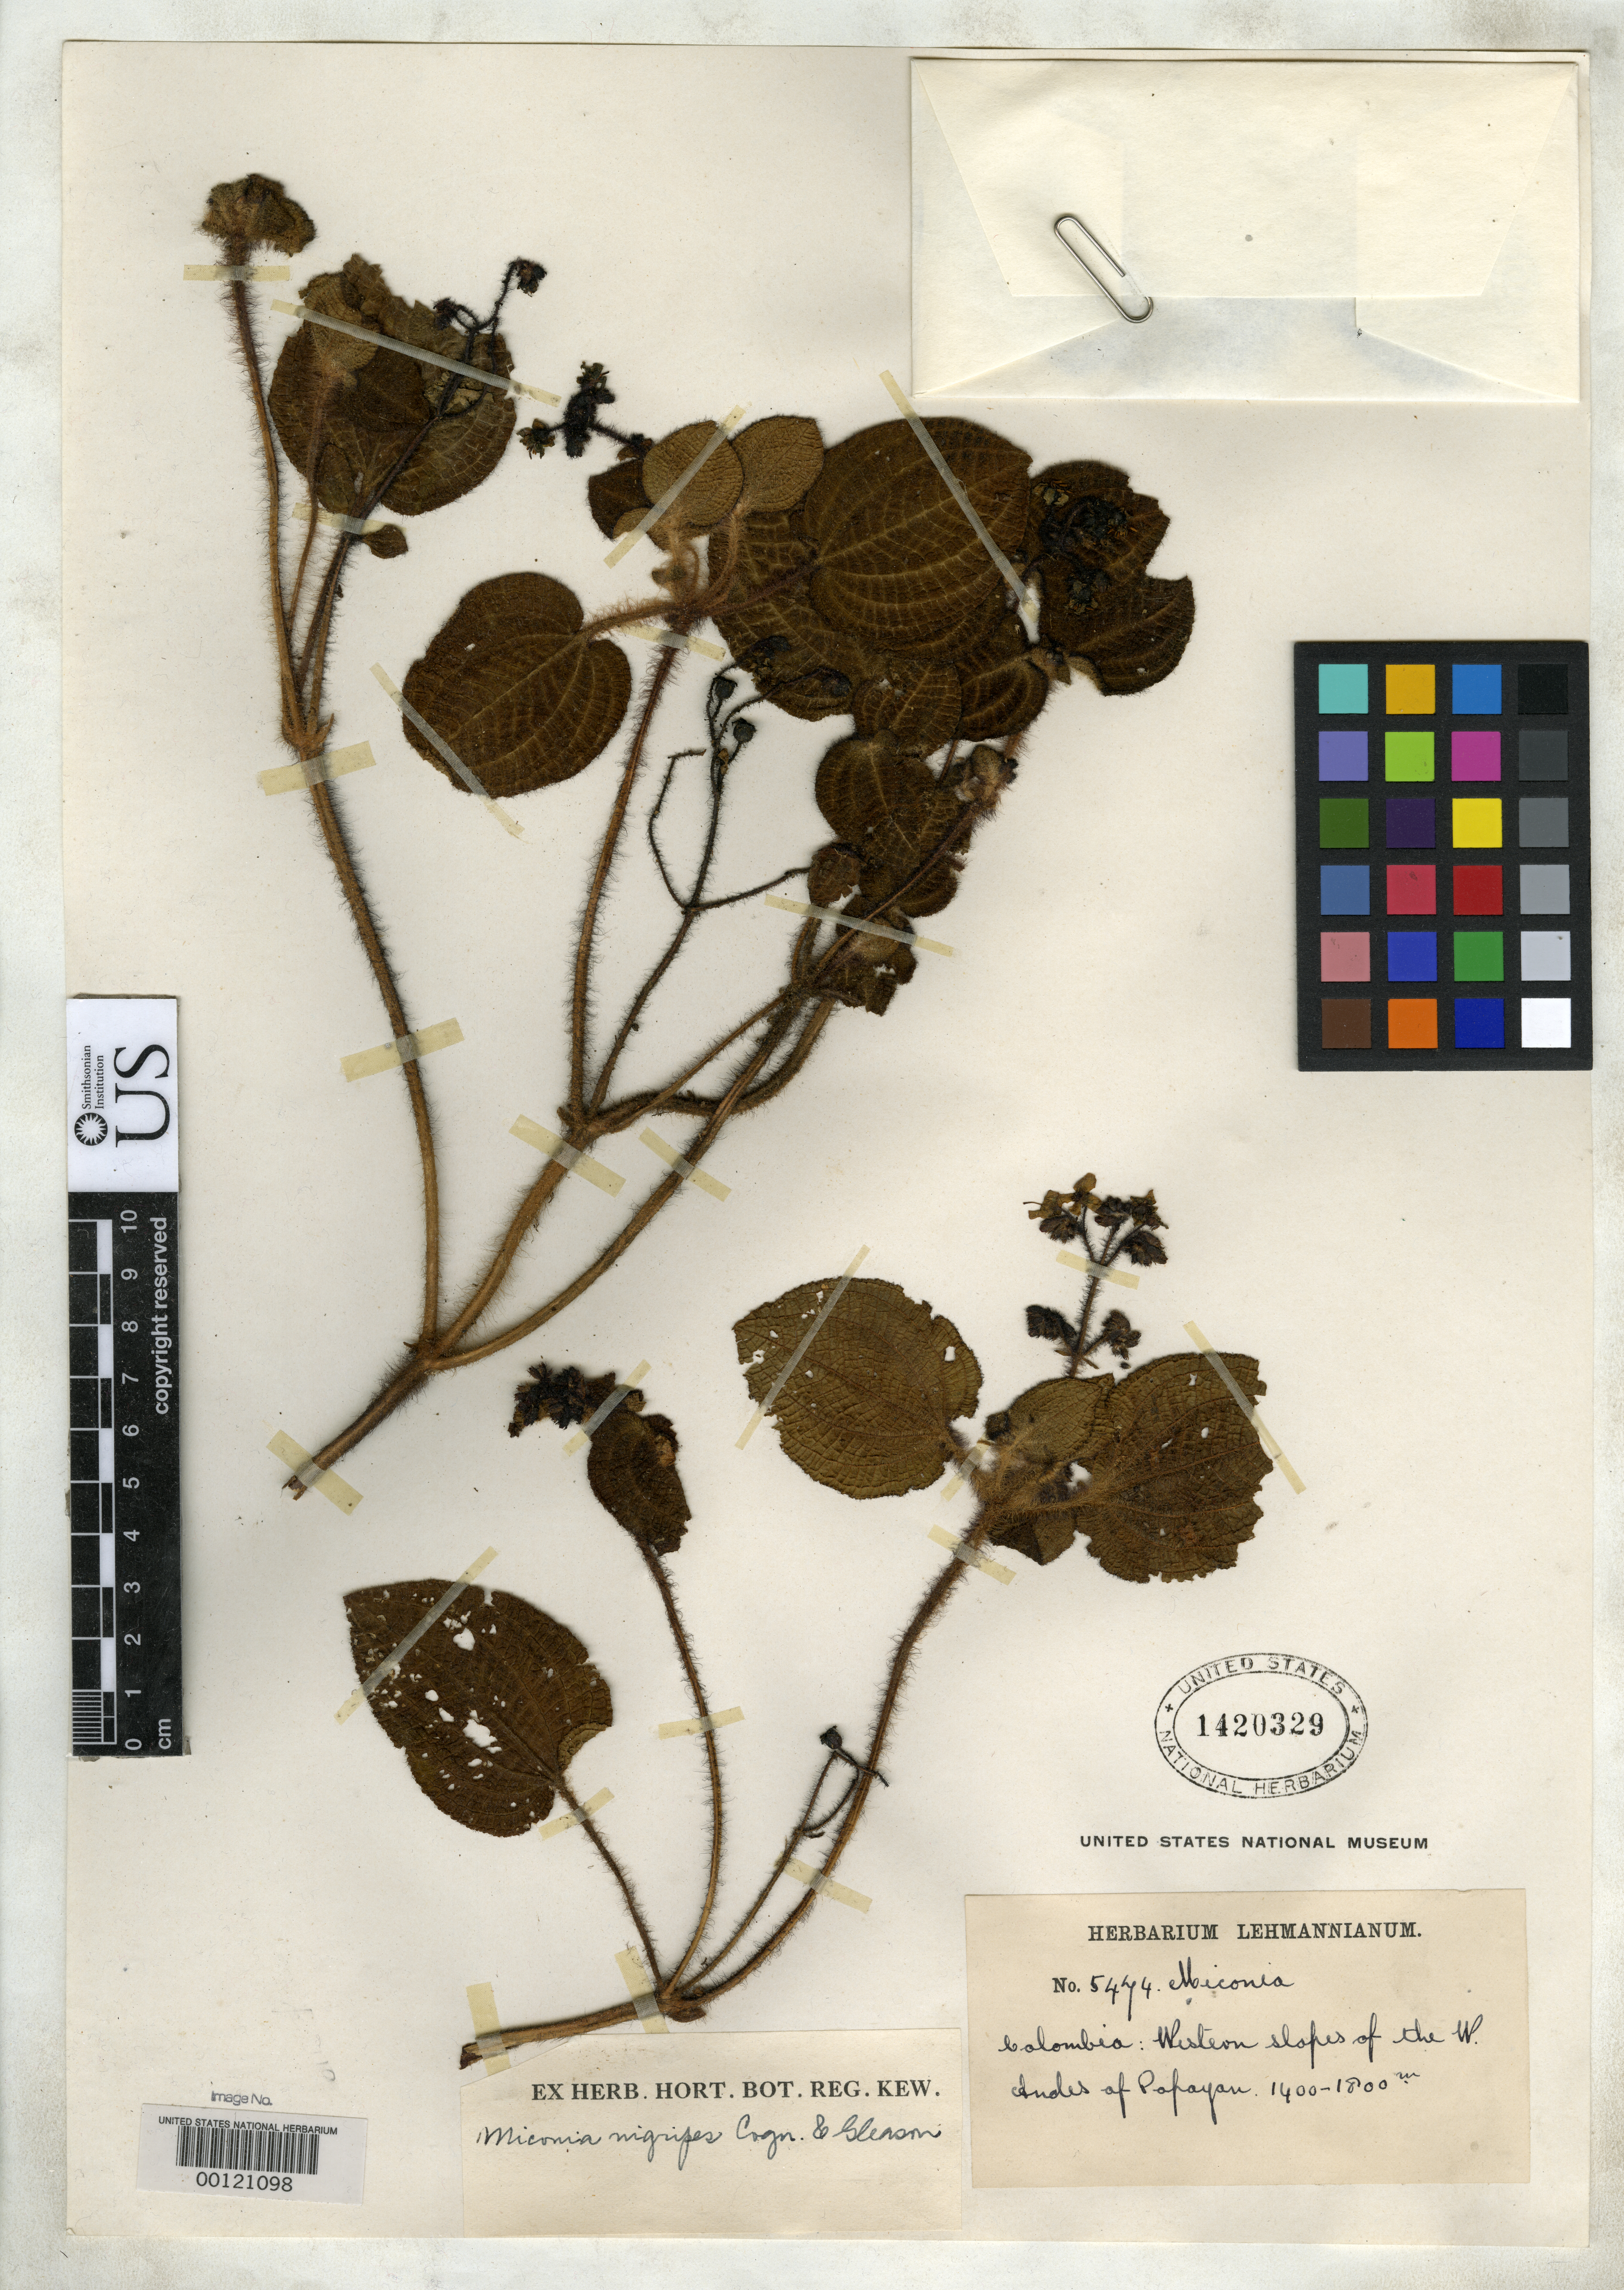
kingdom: Plantae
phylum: Tracheophyta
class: Magnoliopsida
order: Myrtales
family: Melastomataceae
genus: Miconia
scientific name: Miconia nigripes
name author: Cogn. & Gleason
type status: Isotype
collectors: F. C. Lehmann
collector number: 5474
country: Colombia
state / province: Cauca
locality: Andes of Popayan.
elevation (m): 1400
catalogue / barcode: US 1420329